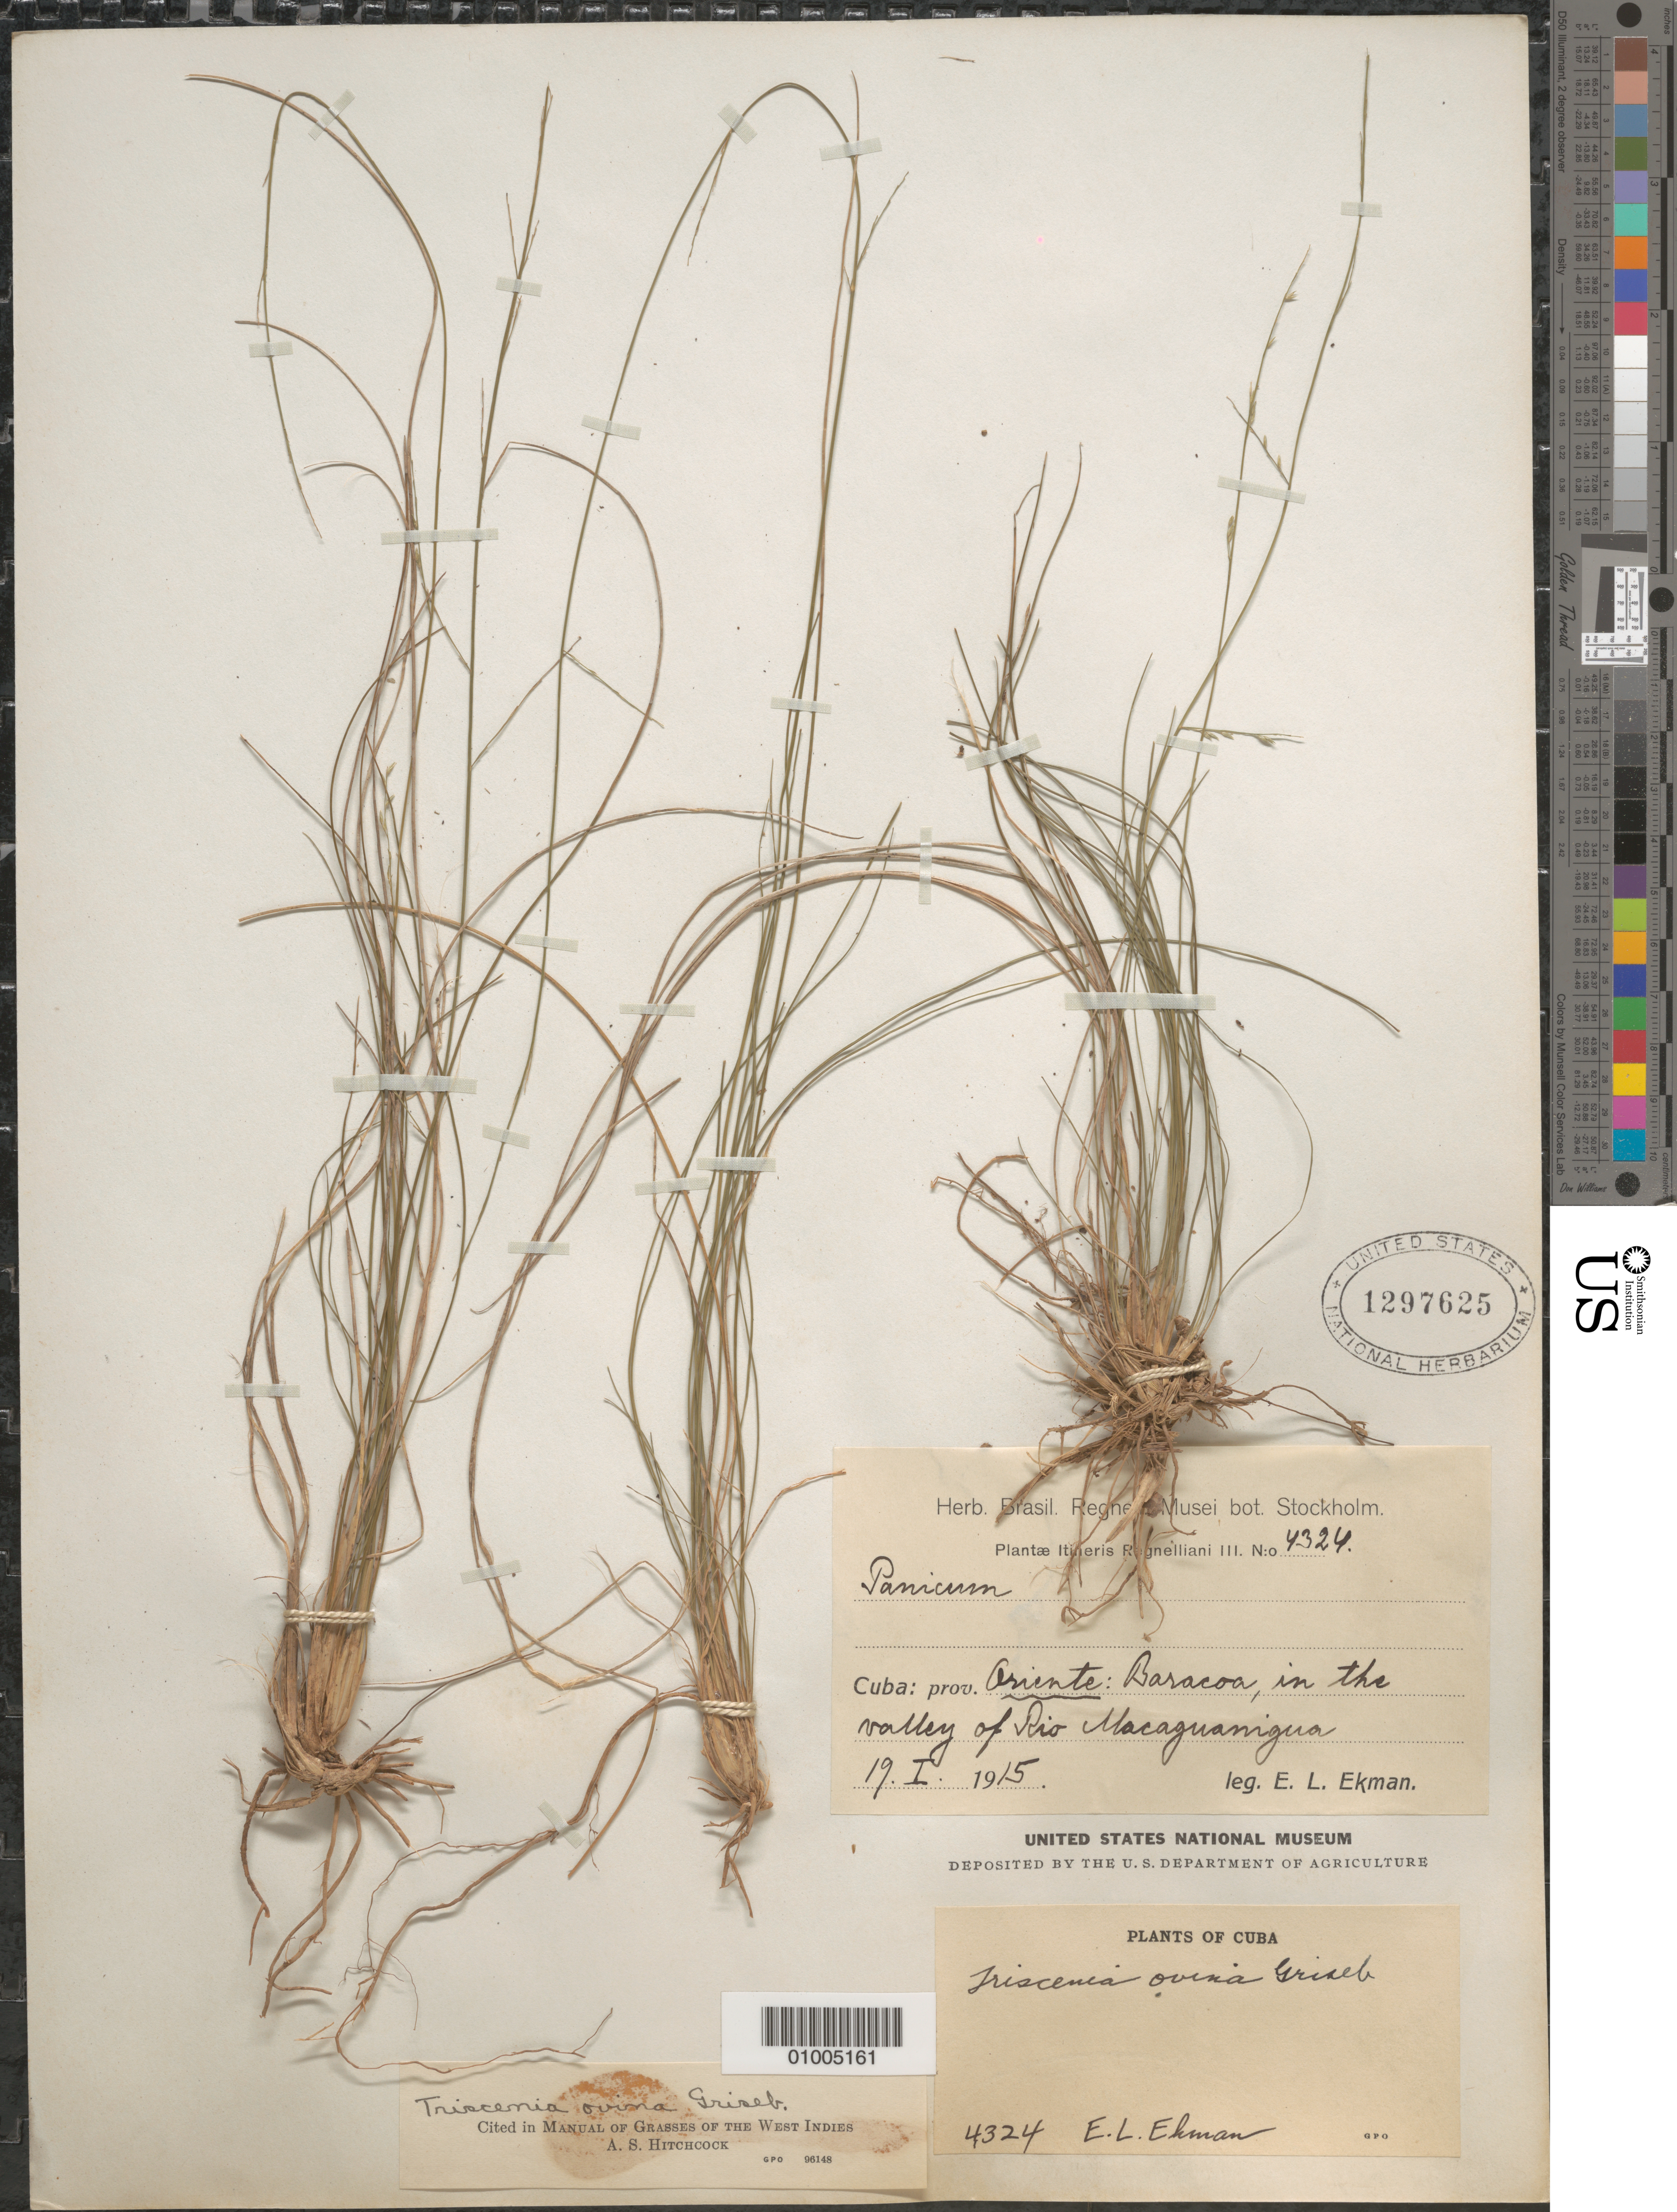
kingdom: Plantae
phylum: Tracheophyta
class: Liliopsida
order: Poales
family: Poaceae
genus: Triscenia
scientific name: Triscenia ovina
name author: Griseb.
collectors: E. L. Ekman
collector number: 4324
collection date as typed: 19 Jan 1915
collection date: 1915-01-19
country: Cuba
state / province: Guantanamo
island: Cuba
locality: Oriente: Baracoa, in the valley of Rio Macaguanigua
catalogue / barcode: US 1297625